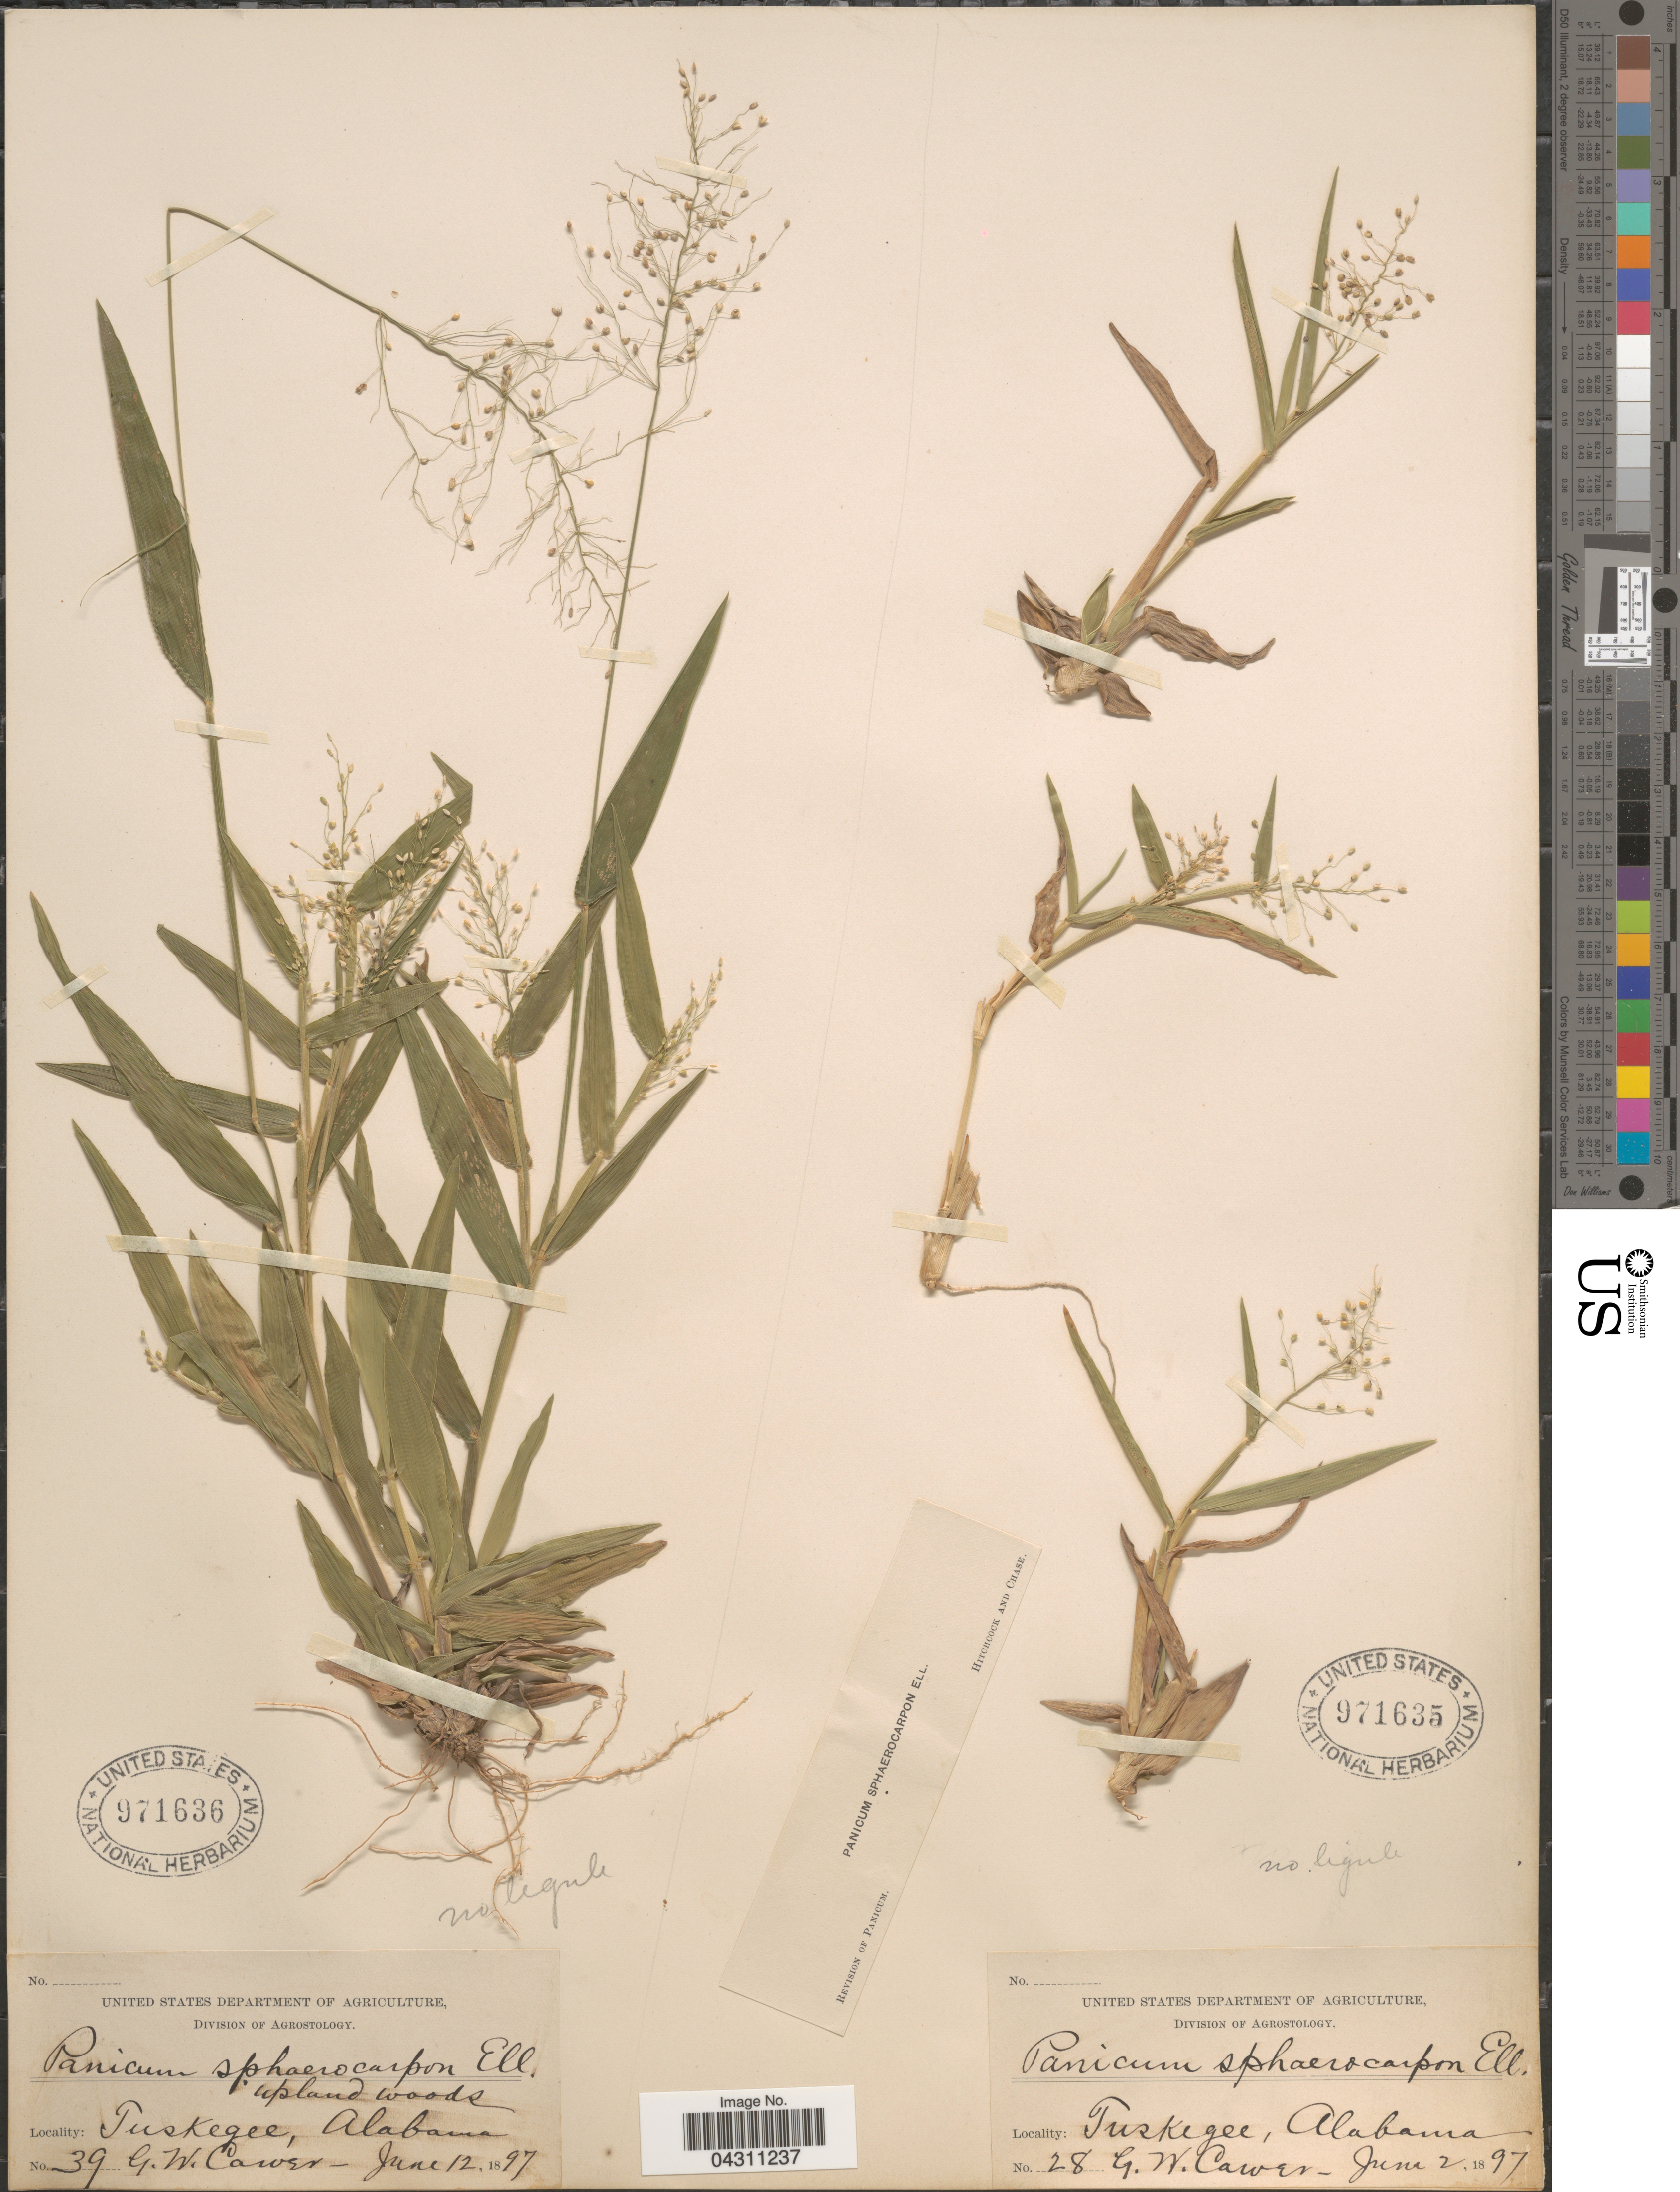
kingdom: Plantae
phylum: Tracheophyta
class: Liliopsida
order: Poales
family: Poaceae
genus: Dichanthelium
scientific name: Dichanthelium sphaerocarpon var. sphaerocarpon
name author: (Elliott) Gould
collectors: G. Carver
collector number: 28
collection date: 1897-06-02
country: United States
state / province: Alabama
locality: Tuskegee.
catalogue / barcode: US 971635-2